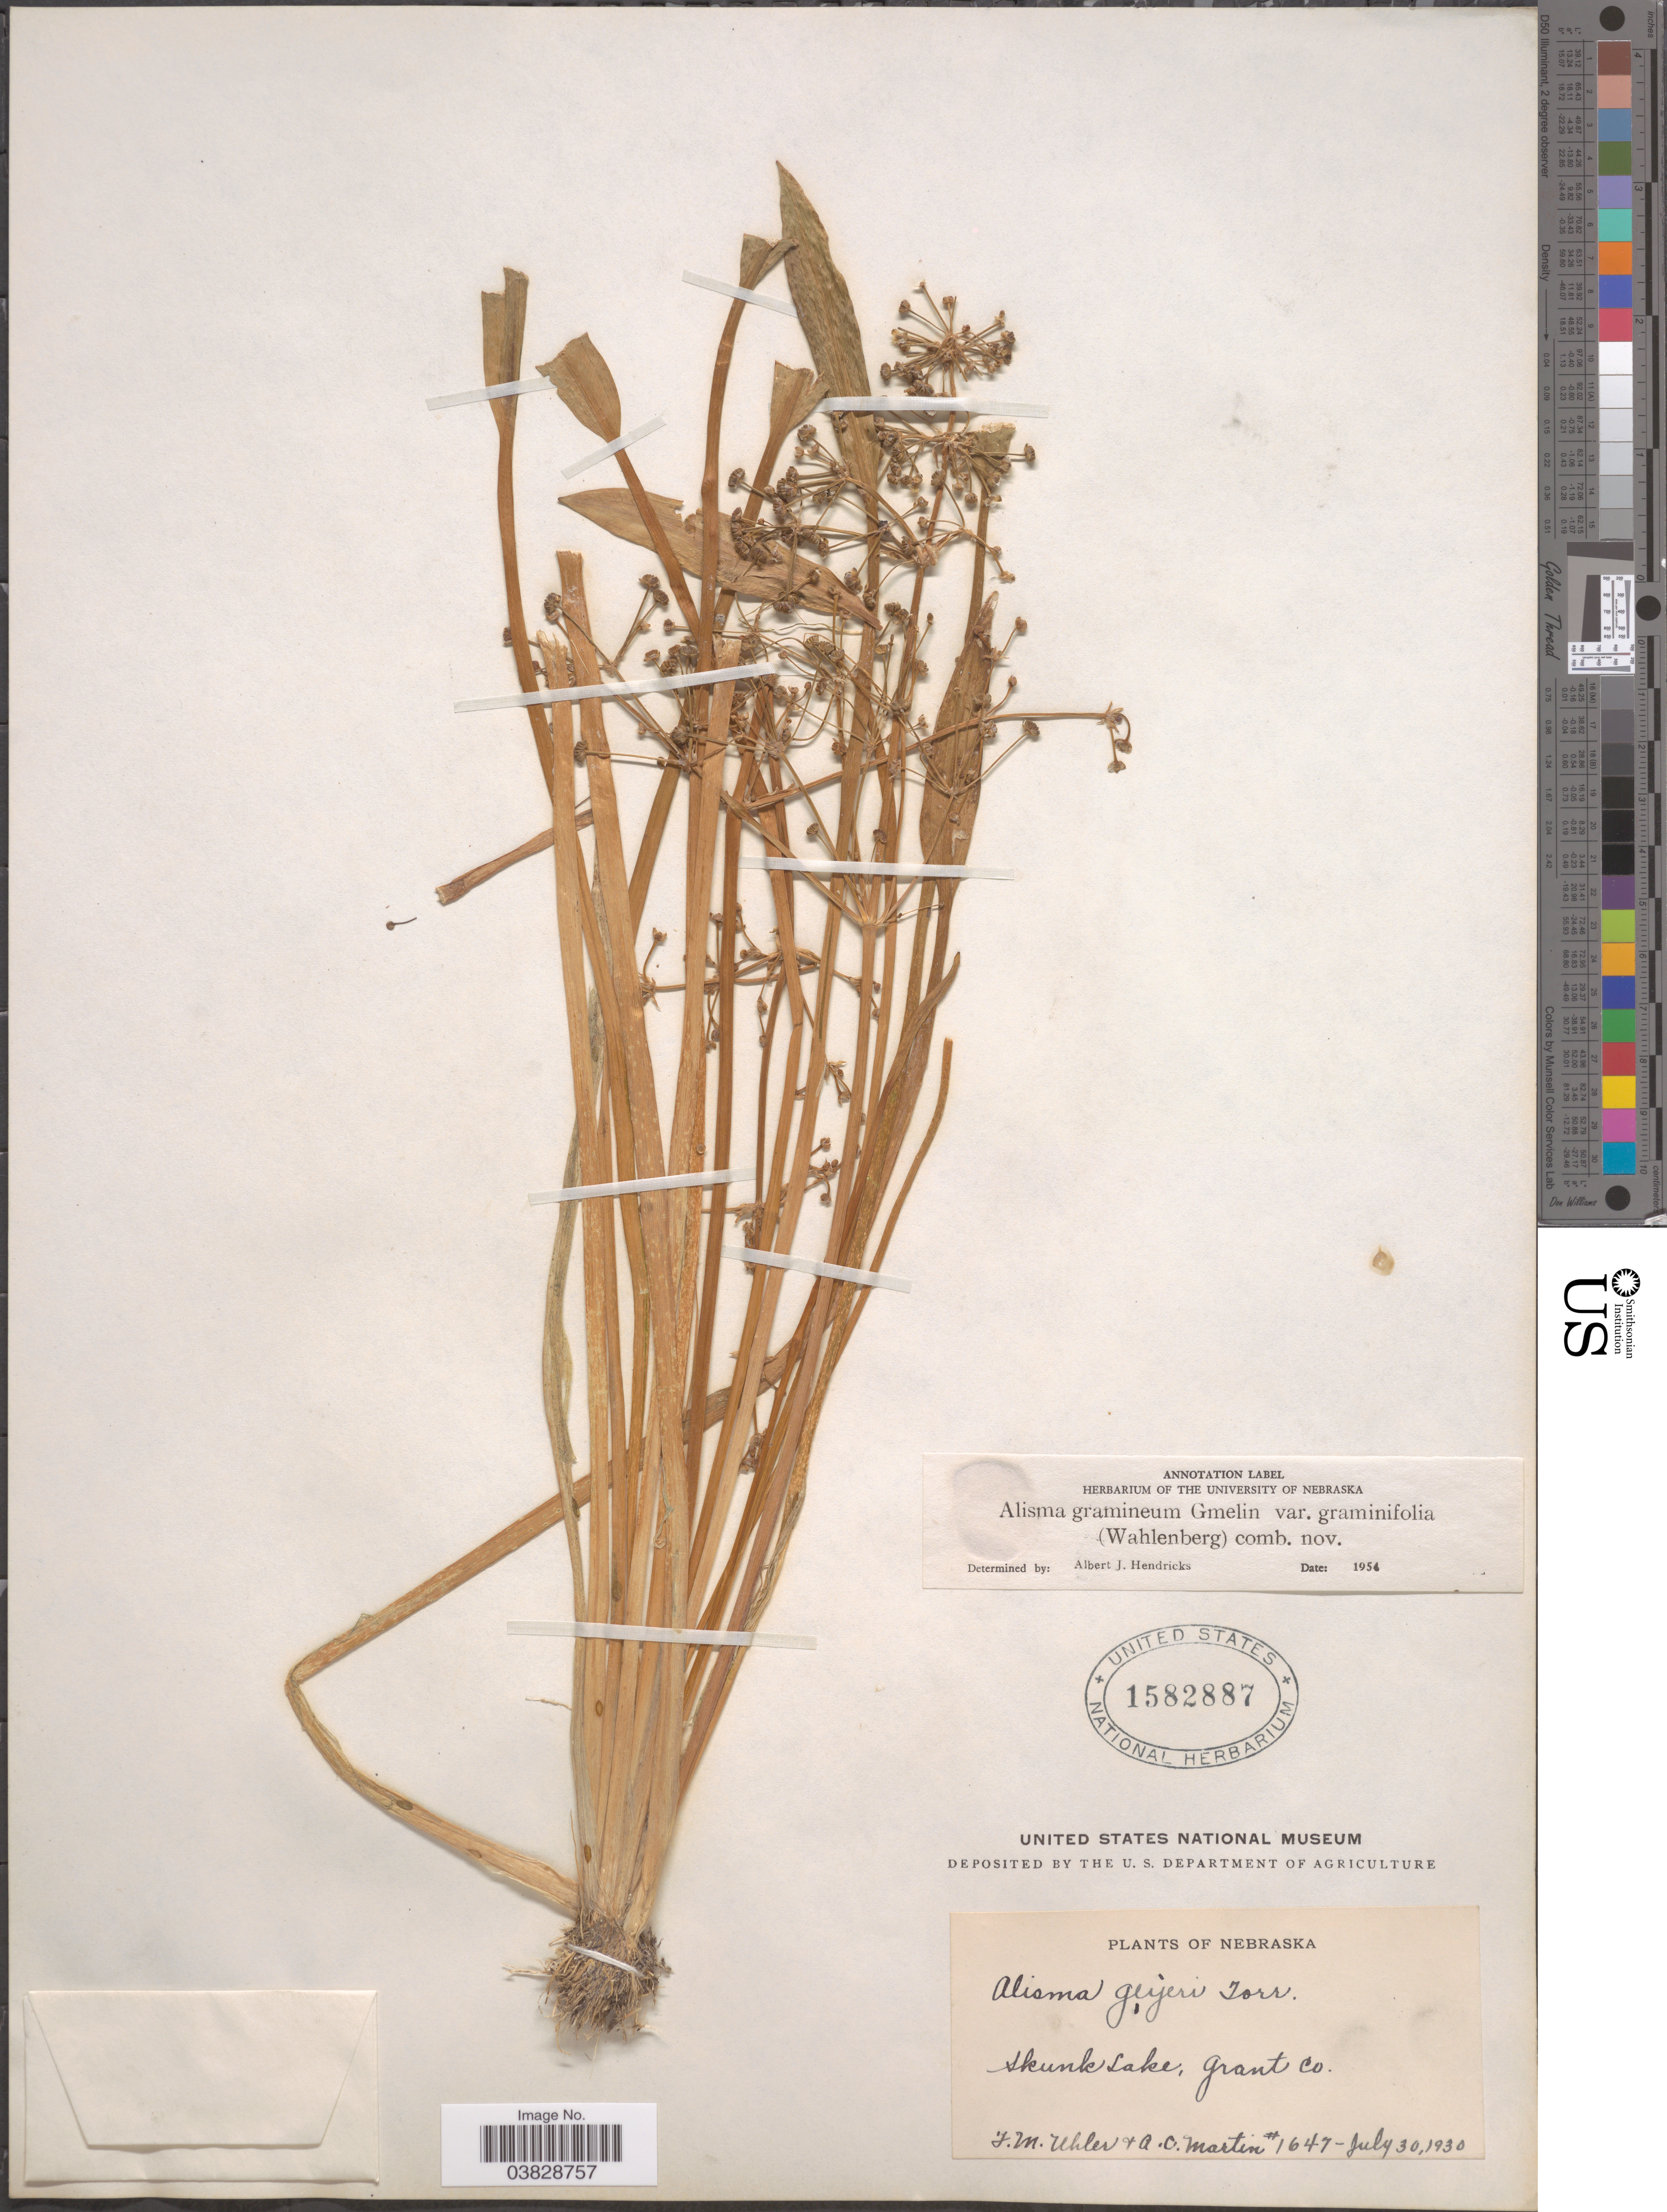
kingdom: Plantae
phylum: Tracheophyta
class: Liliopsida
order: Alismatales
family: Alismataceae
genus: Alisma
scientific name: Alisma gramineum var. graminifolia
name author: (Wahlenb.) A.J.Hendricks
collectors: F. M. Uhler & A. C. Martin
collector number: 1647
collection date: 1930-07-30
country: United States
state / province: Nebraska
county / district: Grant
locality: Skunk Lake,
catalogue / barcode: US 1582887